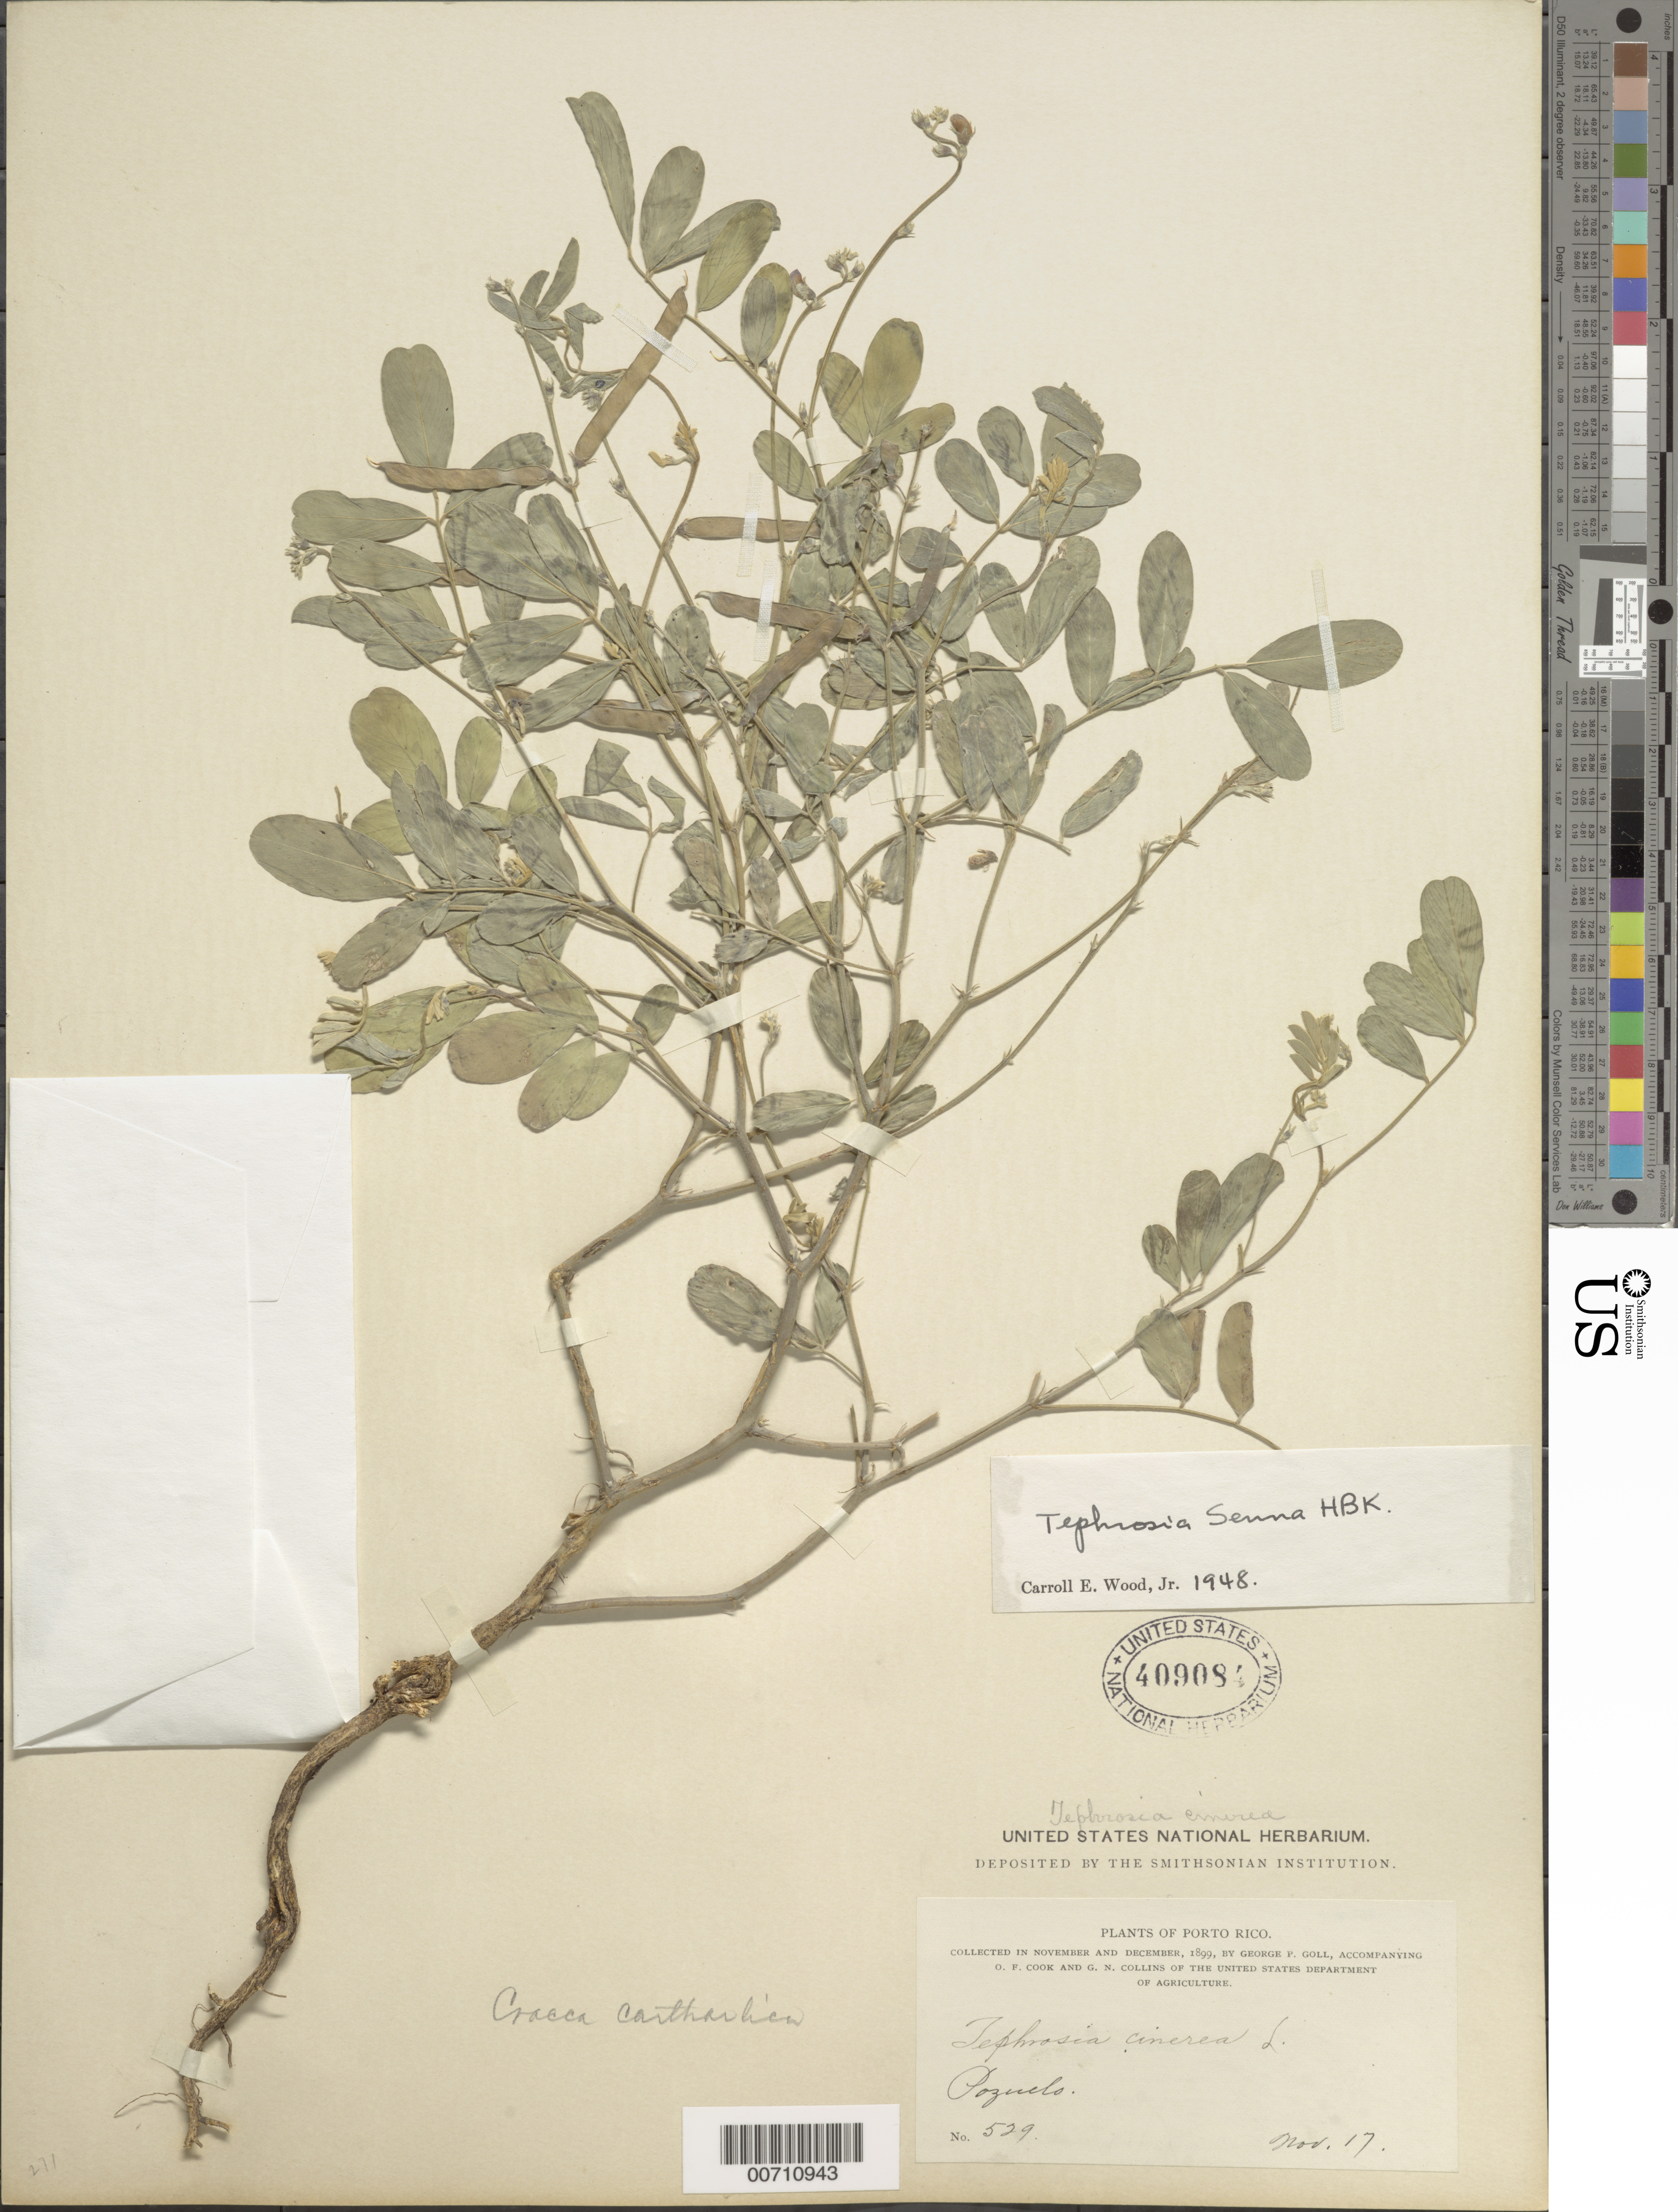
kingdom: Plantae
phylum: Tracheophyta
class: Magnoliopsida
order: Fabales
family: Fabaceae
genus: Tephrosia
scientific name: Tephrosia senna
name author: Kunth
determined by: Wood, C. E., Jr.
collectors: G. Goll, O. F. Cook & G. Collins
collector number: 529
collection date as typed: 17 Nov 1899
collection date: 1899-11-17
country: Puerto Rico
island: Greater Antilles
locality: Pozuelo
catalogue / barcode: US 409084